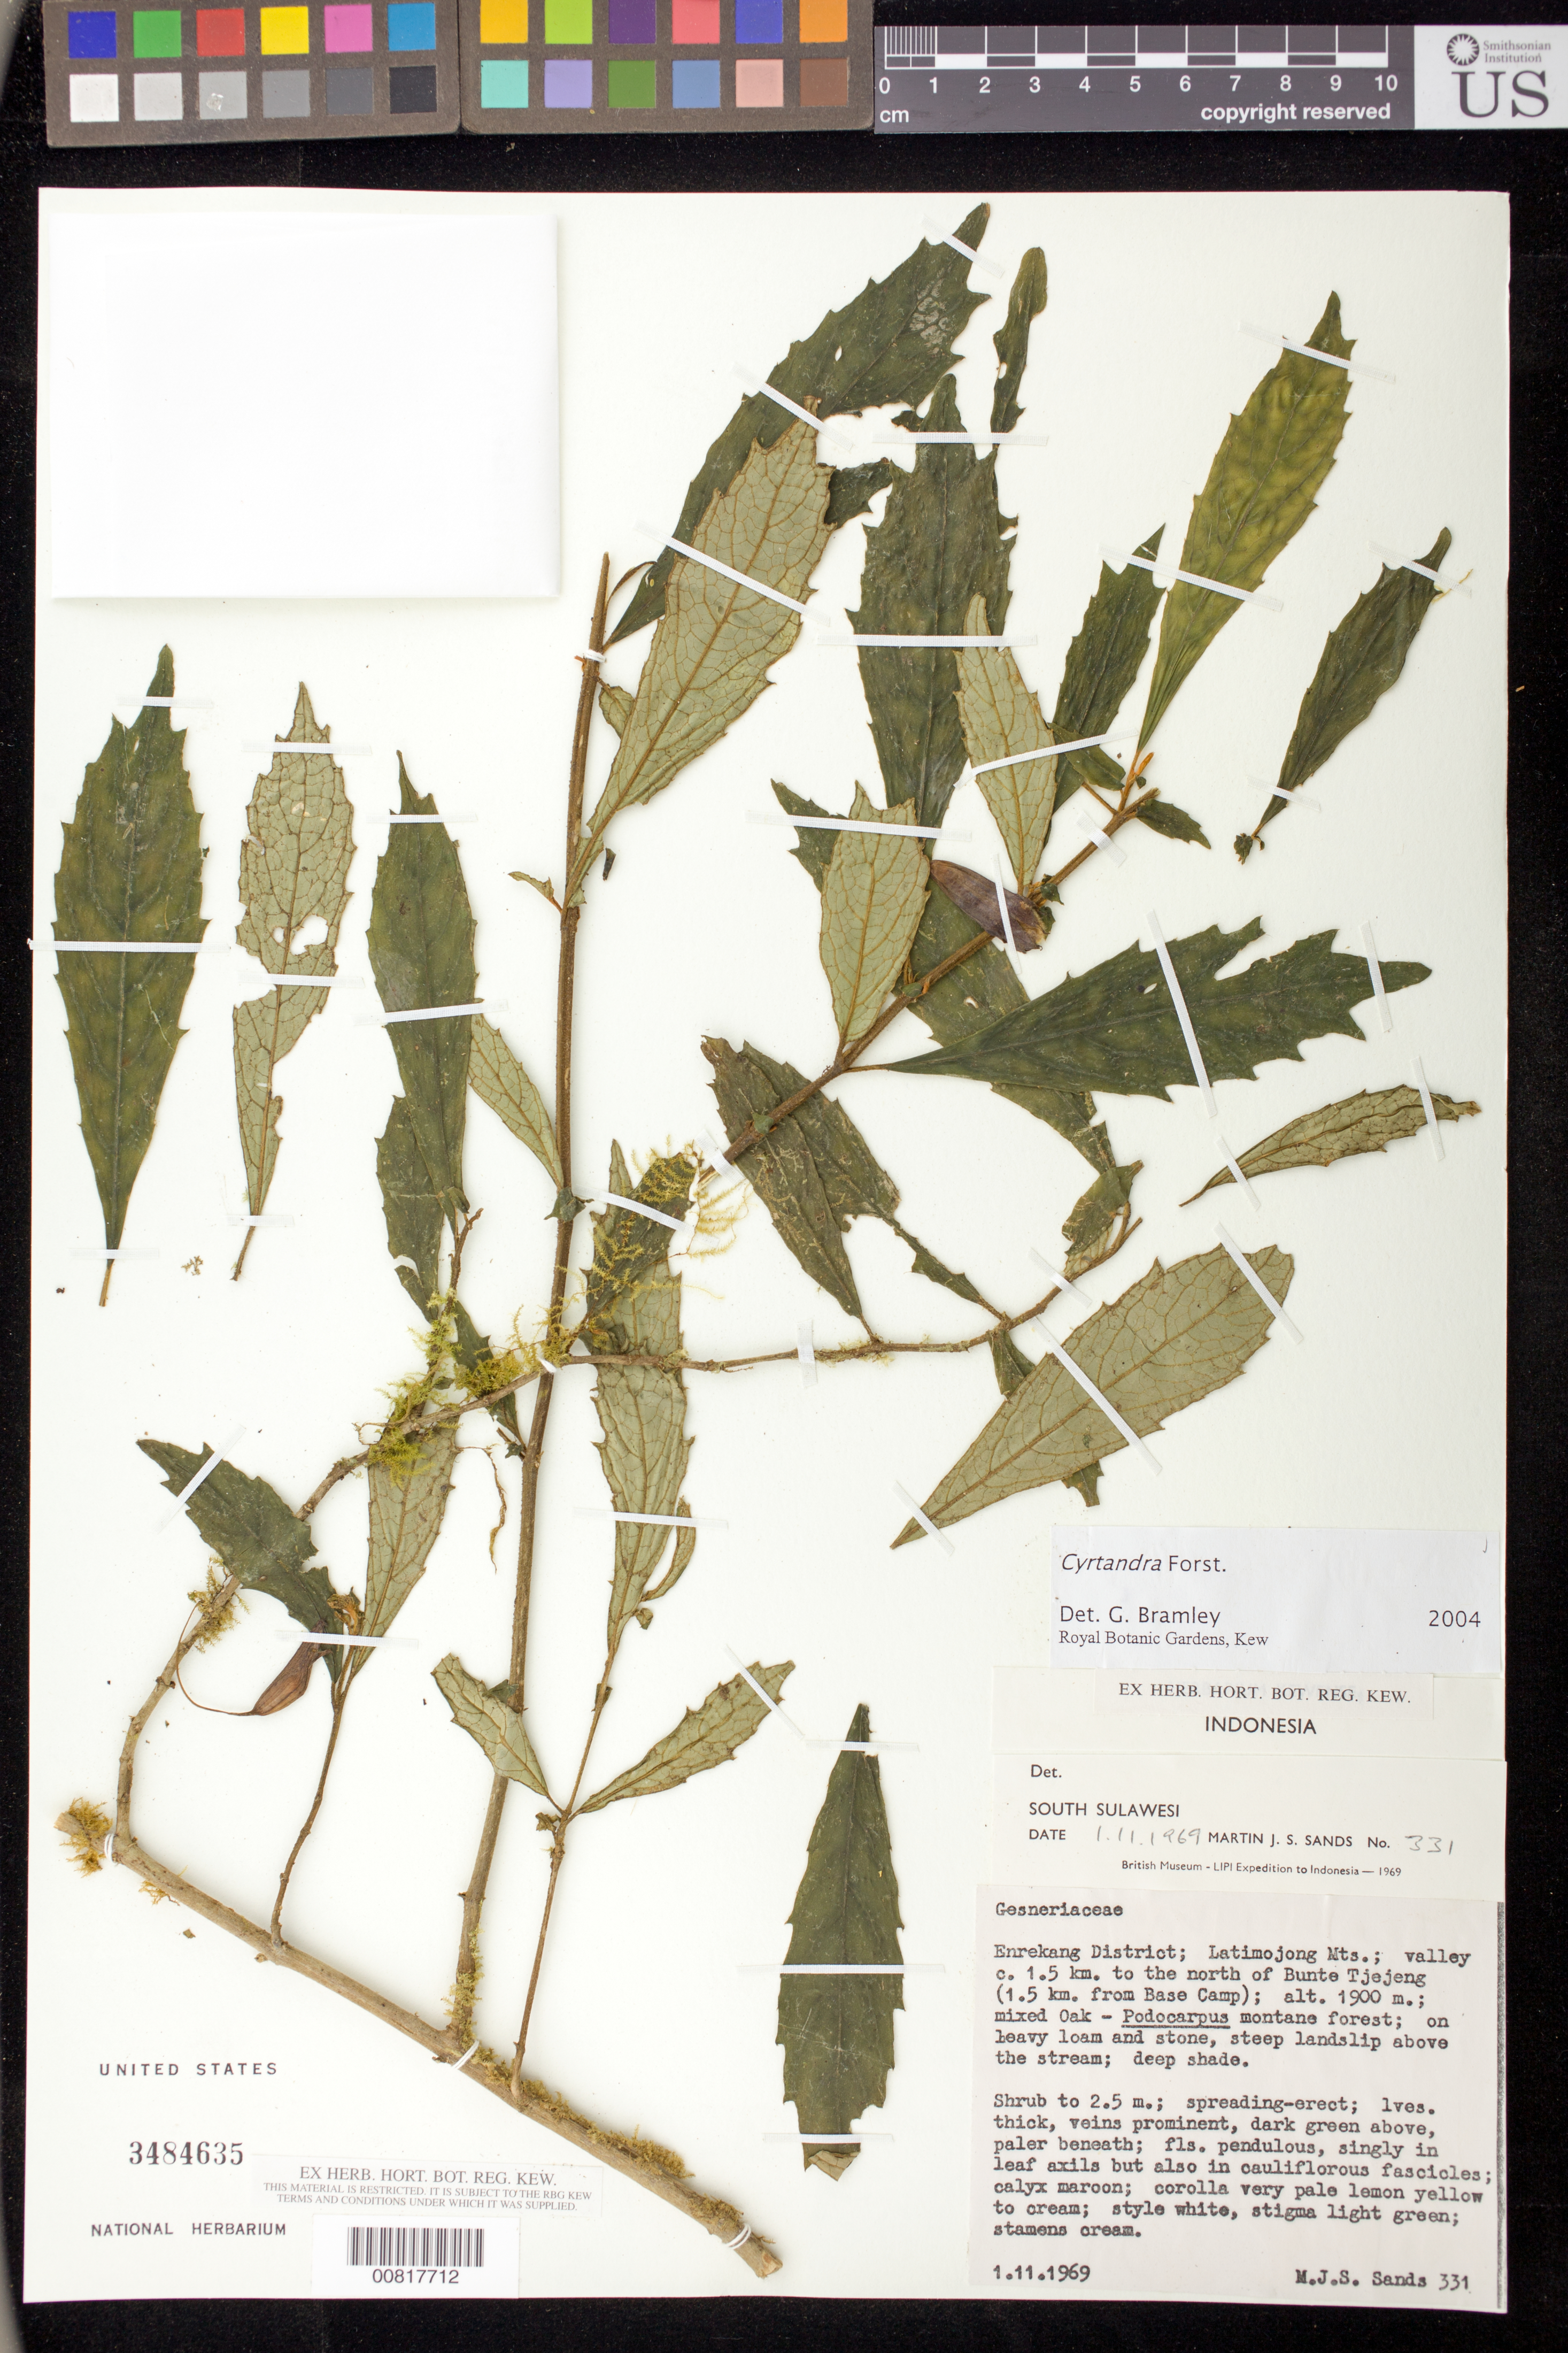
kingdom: Plantae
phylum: Tracheophyta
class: Magnoliopsida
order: Lamiales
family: Gesneriaceae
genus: Cyrtandra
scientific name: Cyrtandra spectabilis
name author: R.Bone & H.J. Atkins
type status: Isotype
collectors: M. Sands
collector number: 331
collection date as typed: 1969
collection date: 1969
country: Papua New Guinea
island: New Guinea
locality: Enrekang District; Latimojong Mts.; valley c. 1.5 km to the north of Bunte Tjejeng (1.5 km from Base Camp)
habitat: mixed Oak-Podocarpus montane forest; on heavy loam and stone, steep landslip above the stream; deep shade.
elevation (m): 1900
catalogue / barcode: US 3484635